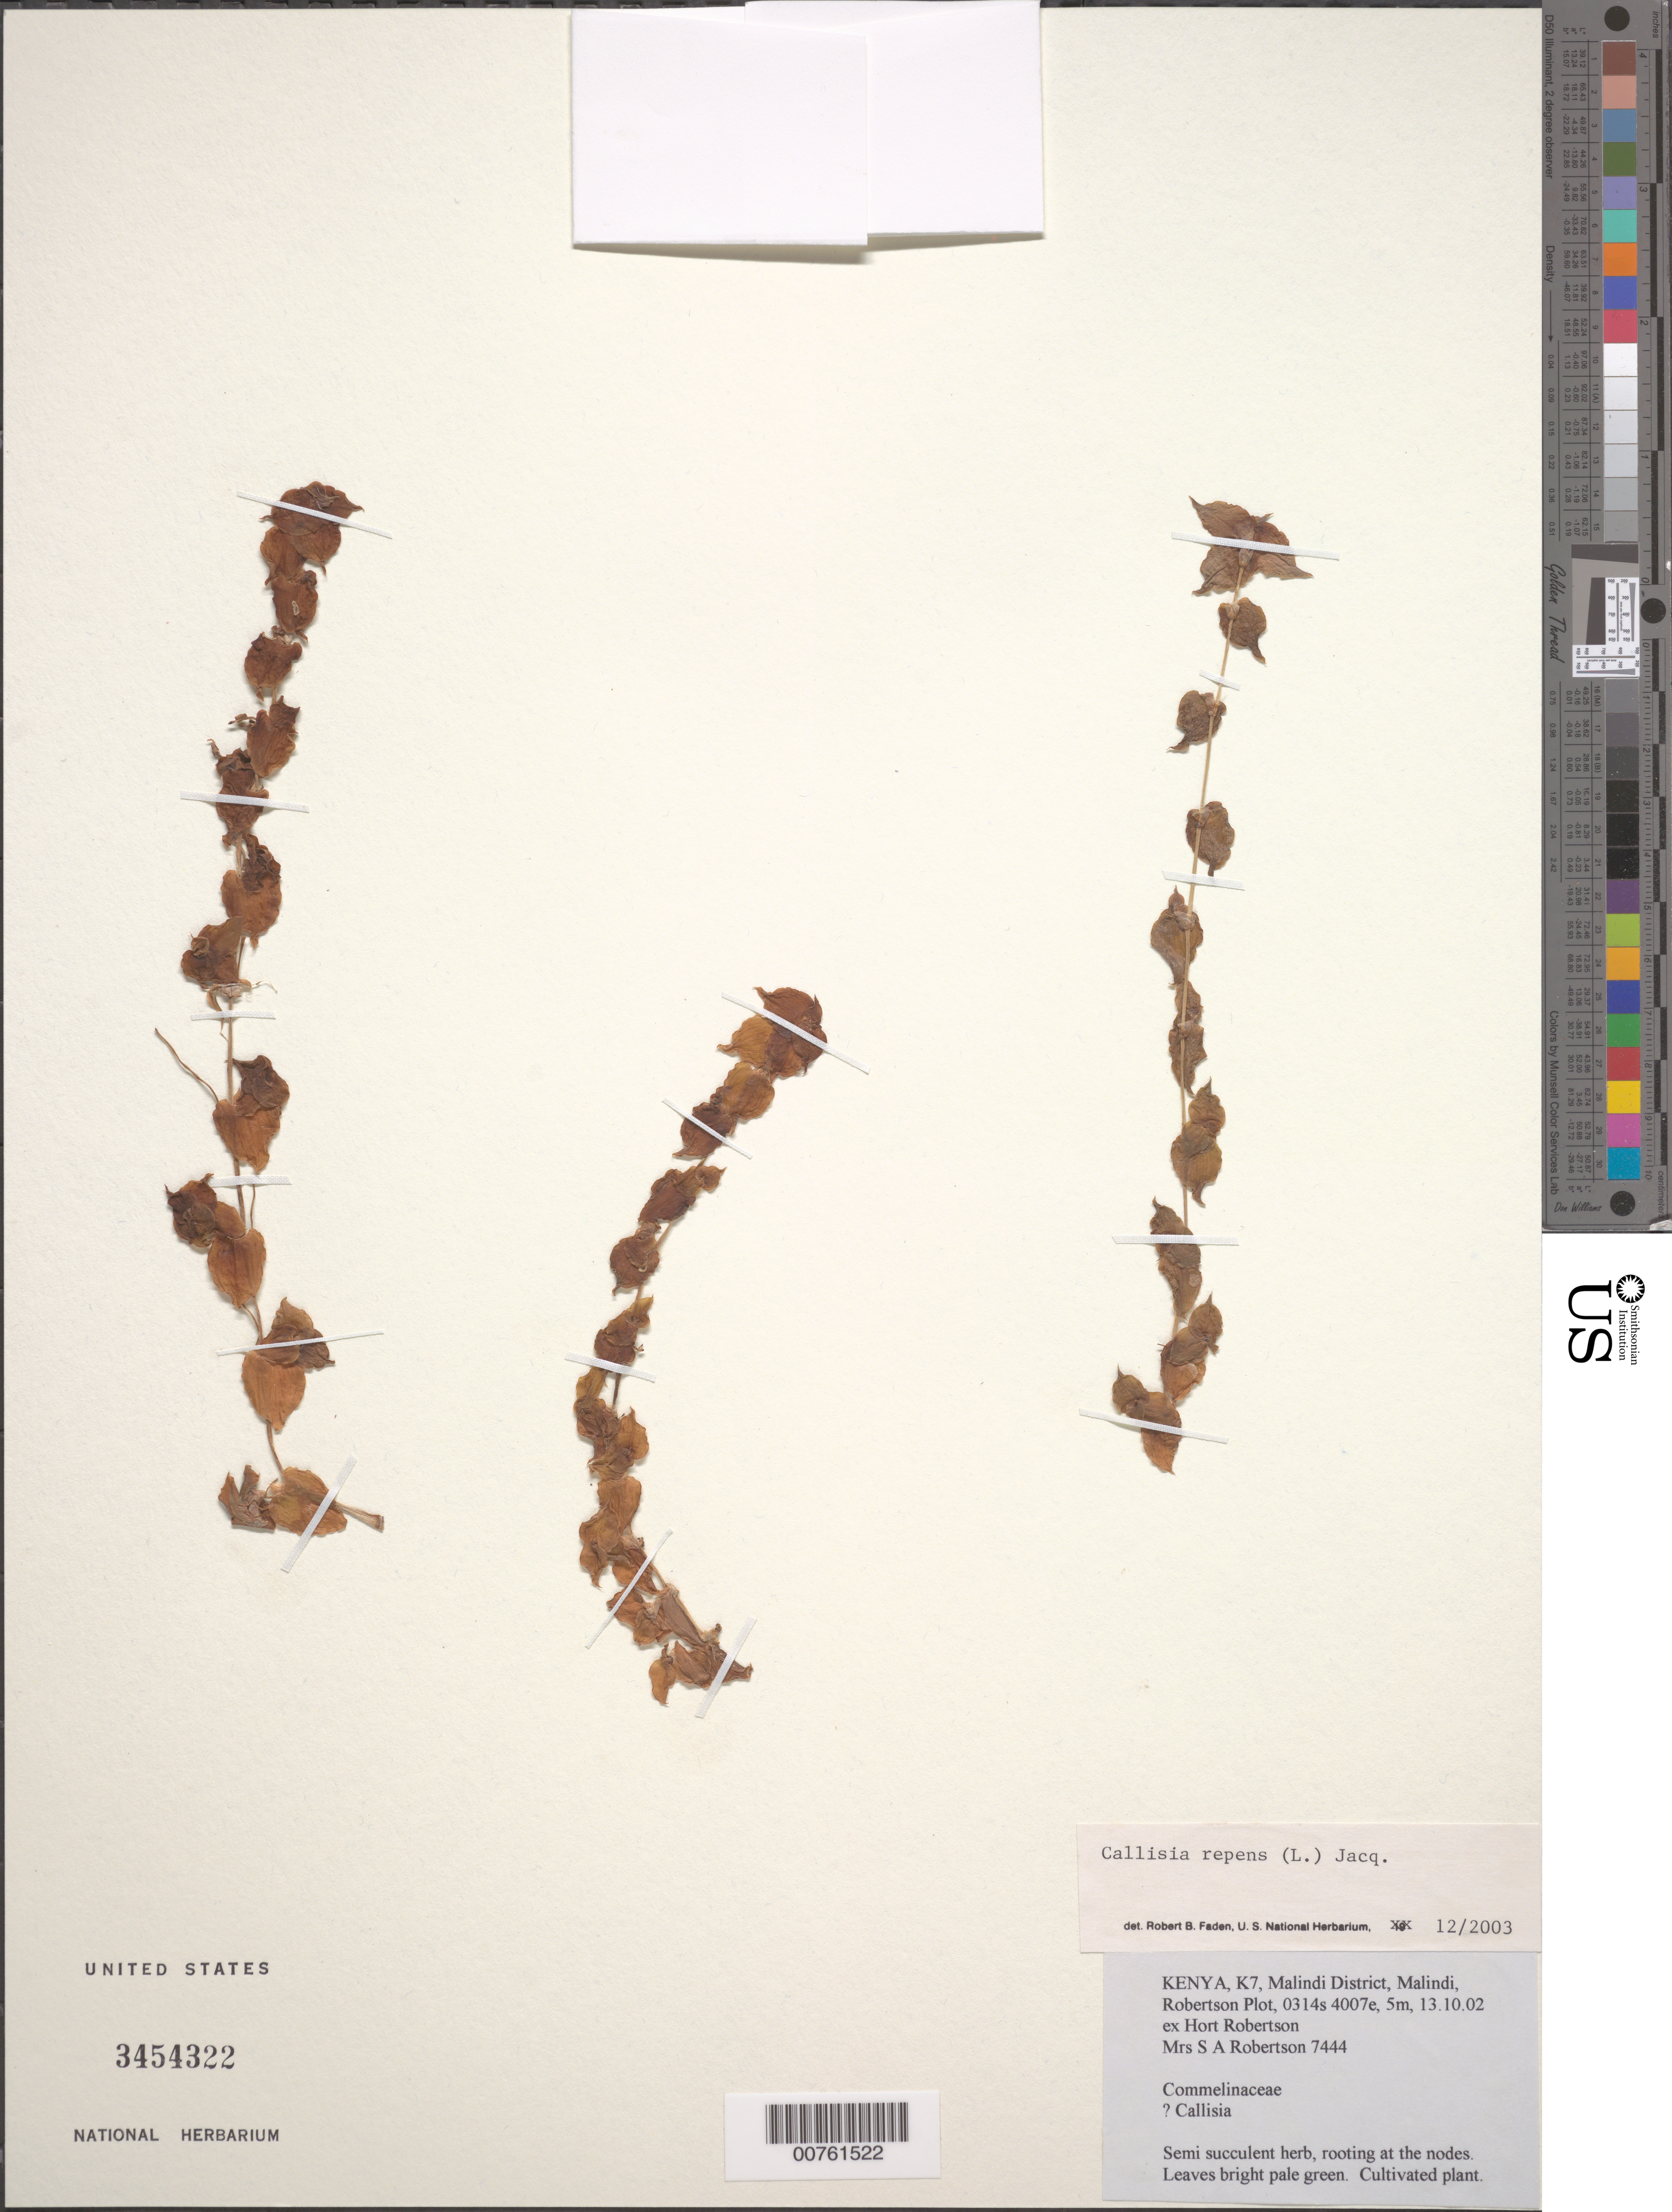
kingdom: Plantae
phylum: Tracheophyta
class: Liliopsida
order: Commelinales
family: Commelinaceae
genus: Callisia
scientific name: Callisia repens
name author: (Jacq.) L.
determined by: Faden, Robert B., (US), Smithsonian Institution - National Museum of Natural History (UNITED STATES)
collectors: Mrs. S. A. Robertson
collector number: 7444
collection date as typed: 13 Oct 2002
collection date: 2002-10-13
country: Kenya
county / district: Malindi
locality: K7. Malindi.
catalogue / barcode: US 3454322